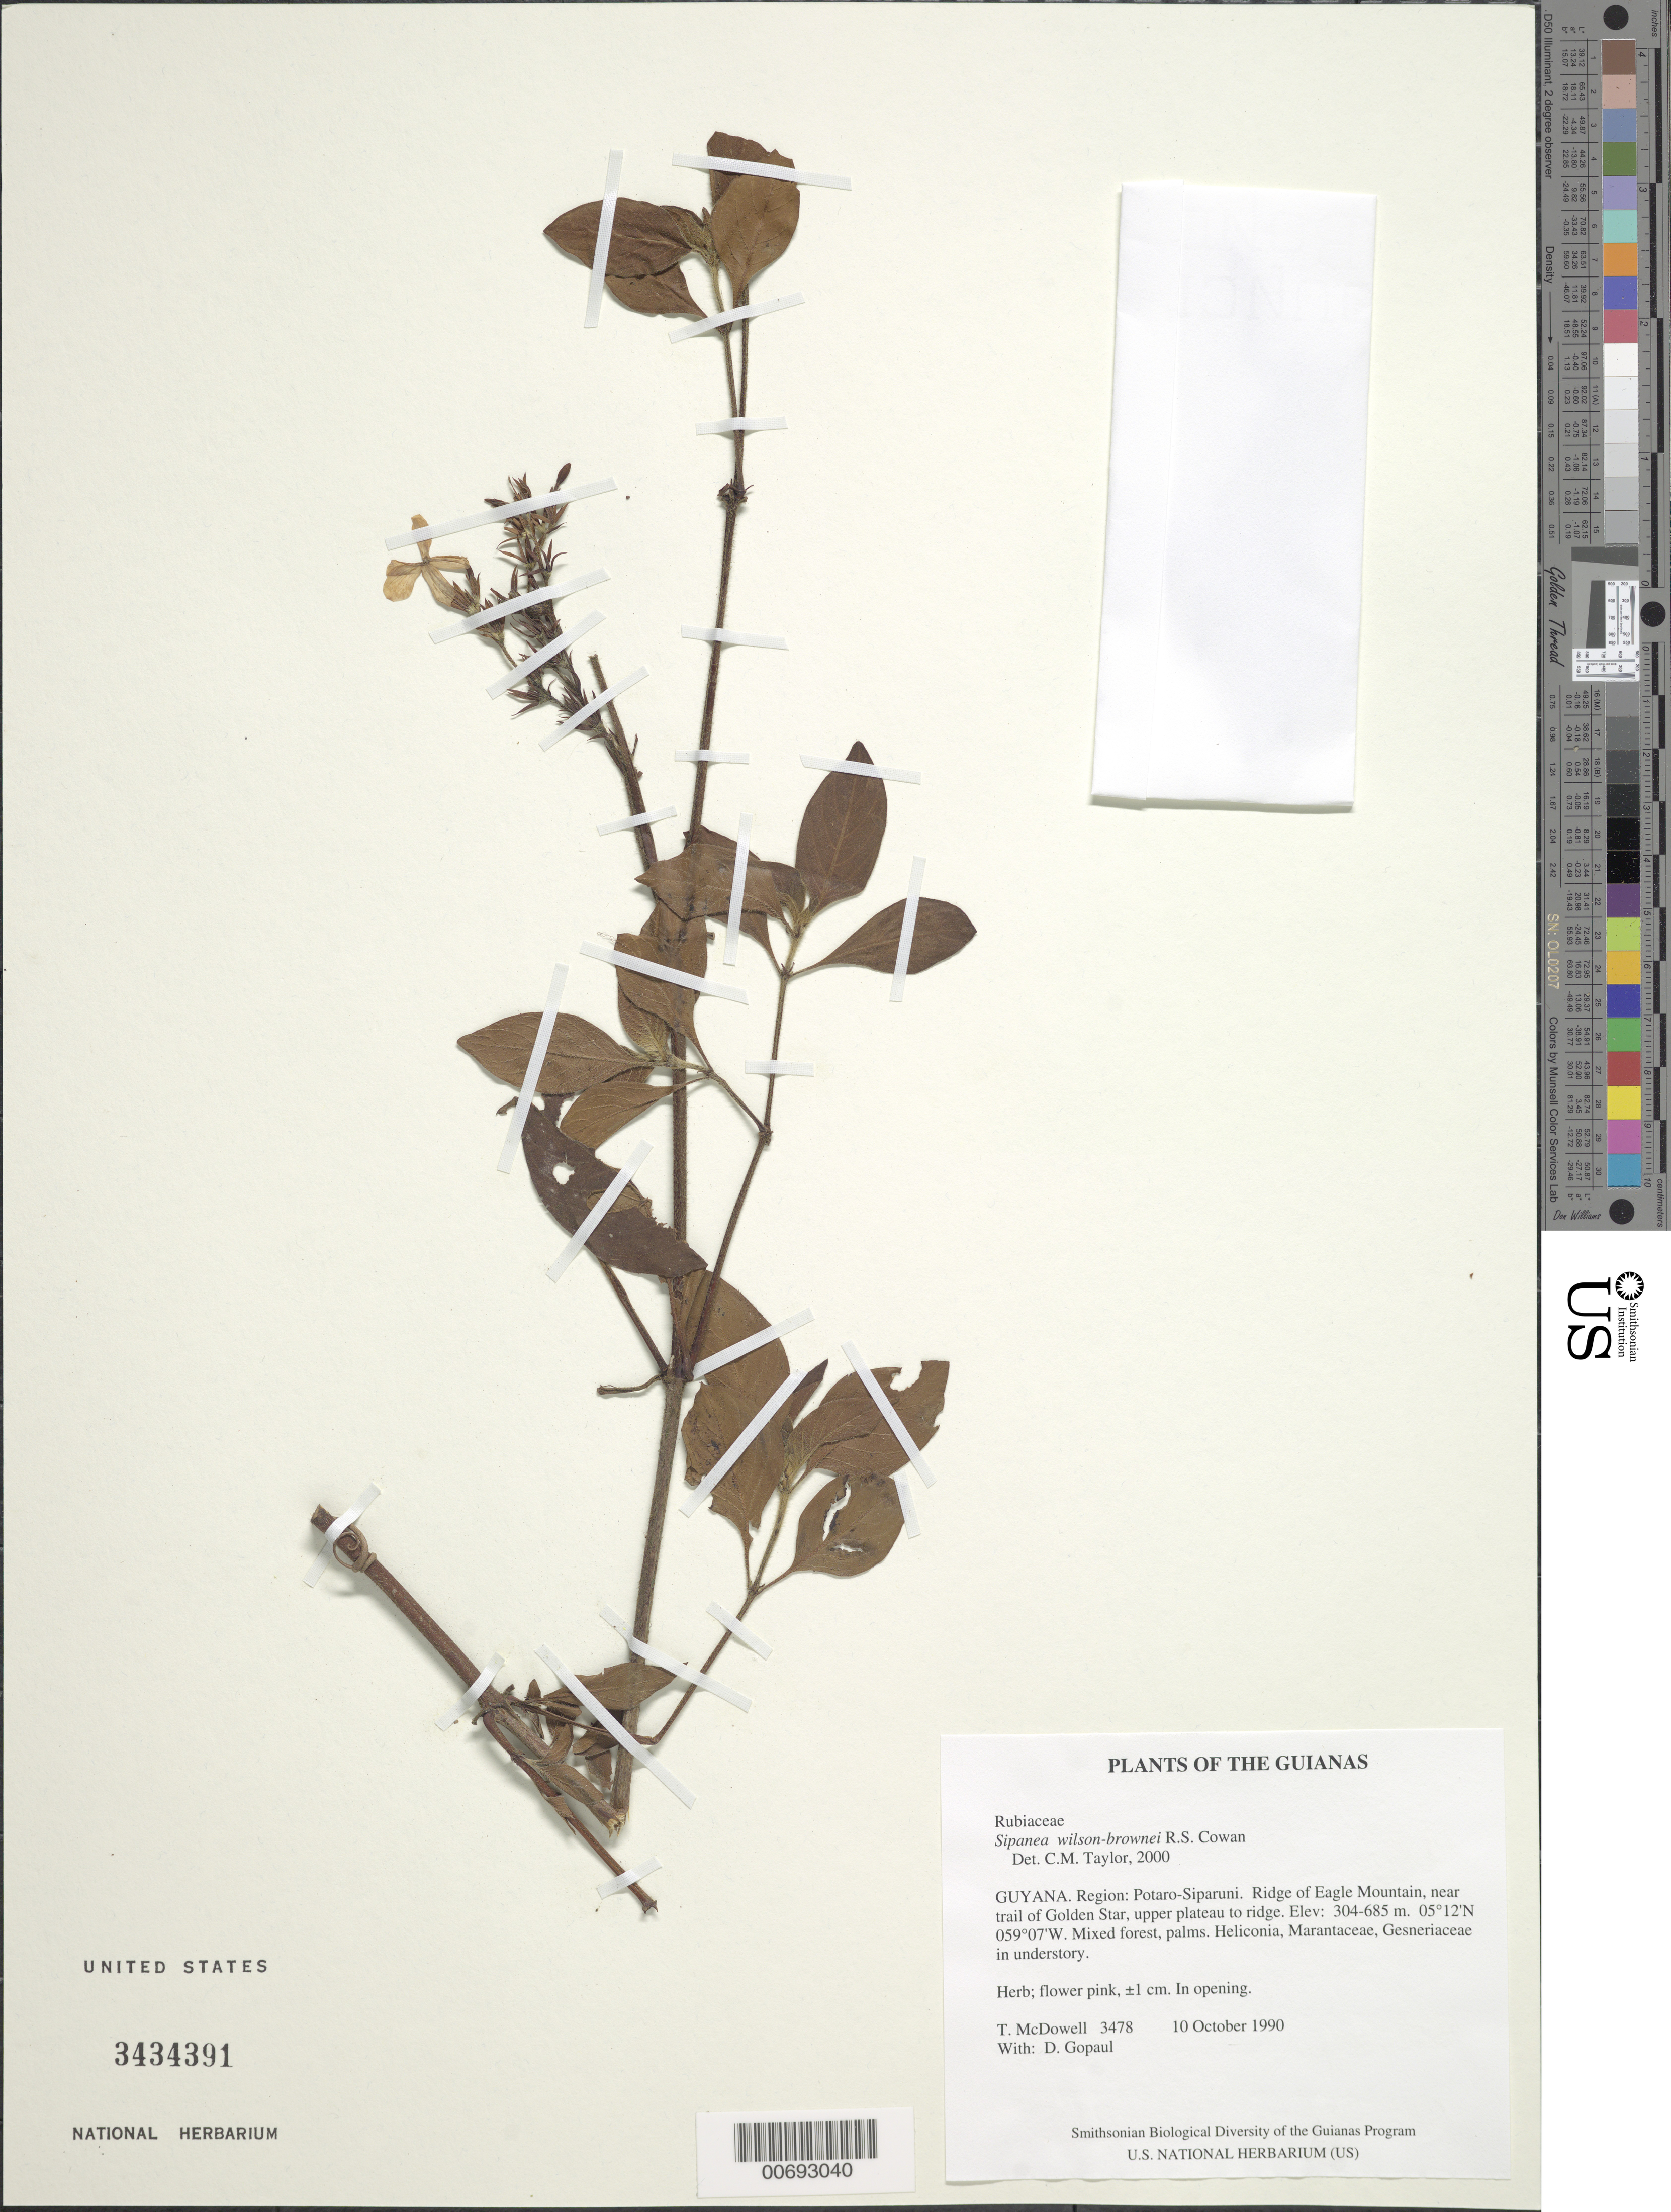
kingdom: Plantae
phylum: Tracheophyta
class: Magnoliopsida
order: Gentianales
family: Rubiaceae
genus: Sipanea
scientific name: Sipanea wilson-brownei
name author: R.S. Cowan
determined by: Taylor, Charlotte M.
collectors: T. McDowell & D. Gopaul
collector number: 3478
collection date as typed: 10 October 1990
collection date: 1990-10-10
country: Guyana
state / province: Potaro-Siparuni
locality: Ridge of Eagle Mountain, near trail of Golden Star, upper plateau to ridge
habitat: Mixed forest, palms. Heliconia, Marantaceae, Gesneriaceae in understory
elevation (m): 304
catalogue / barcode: US 3434391